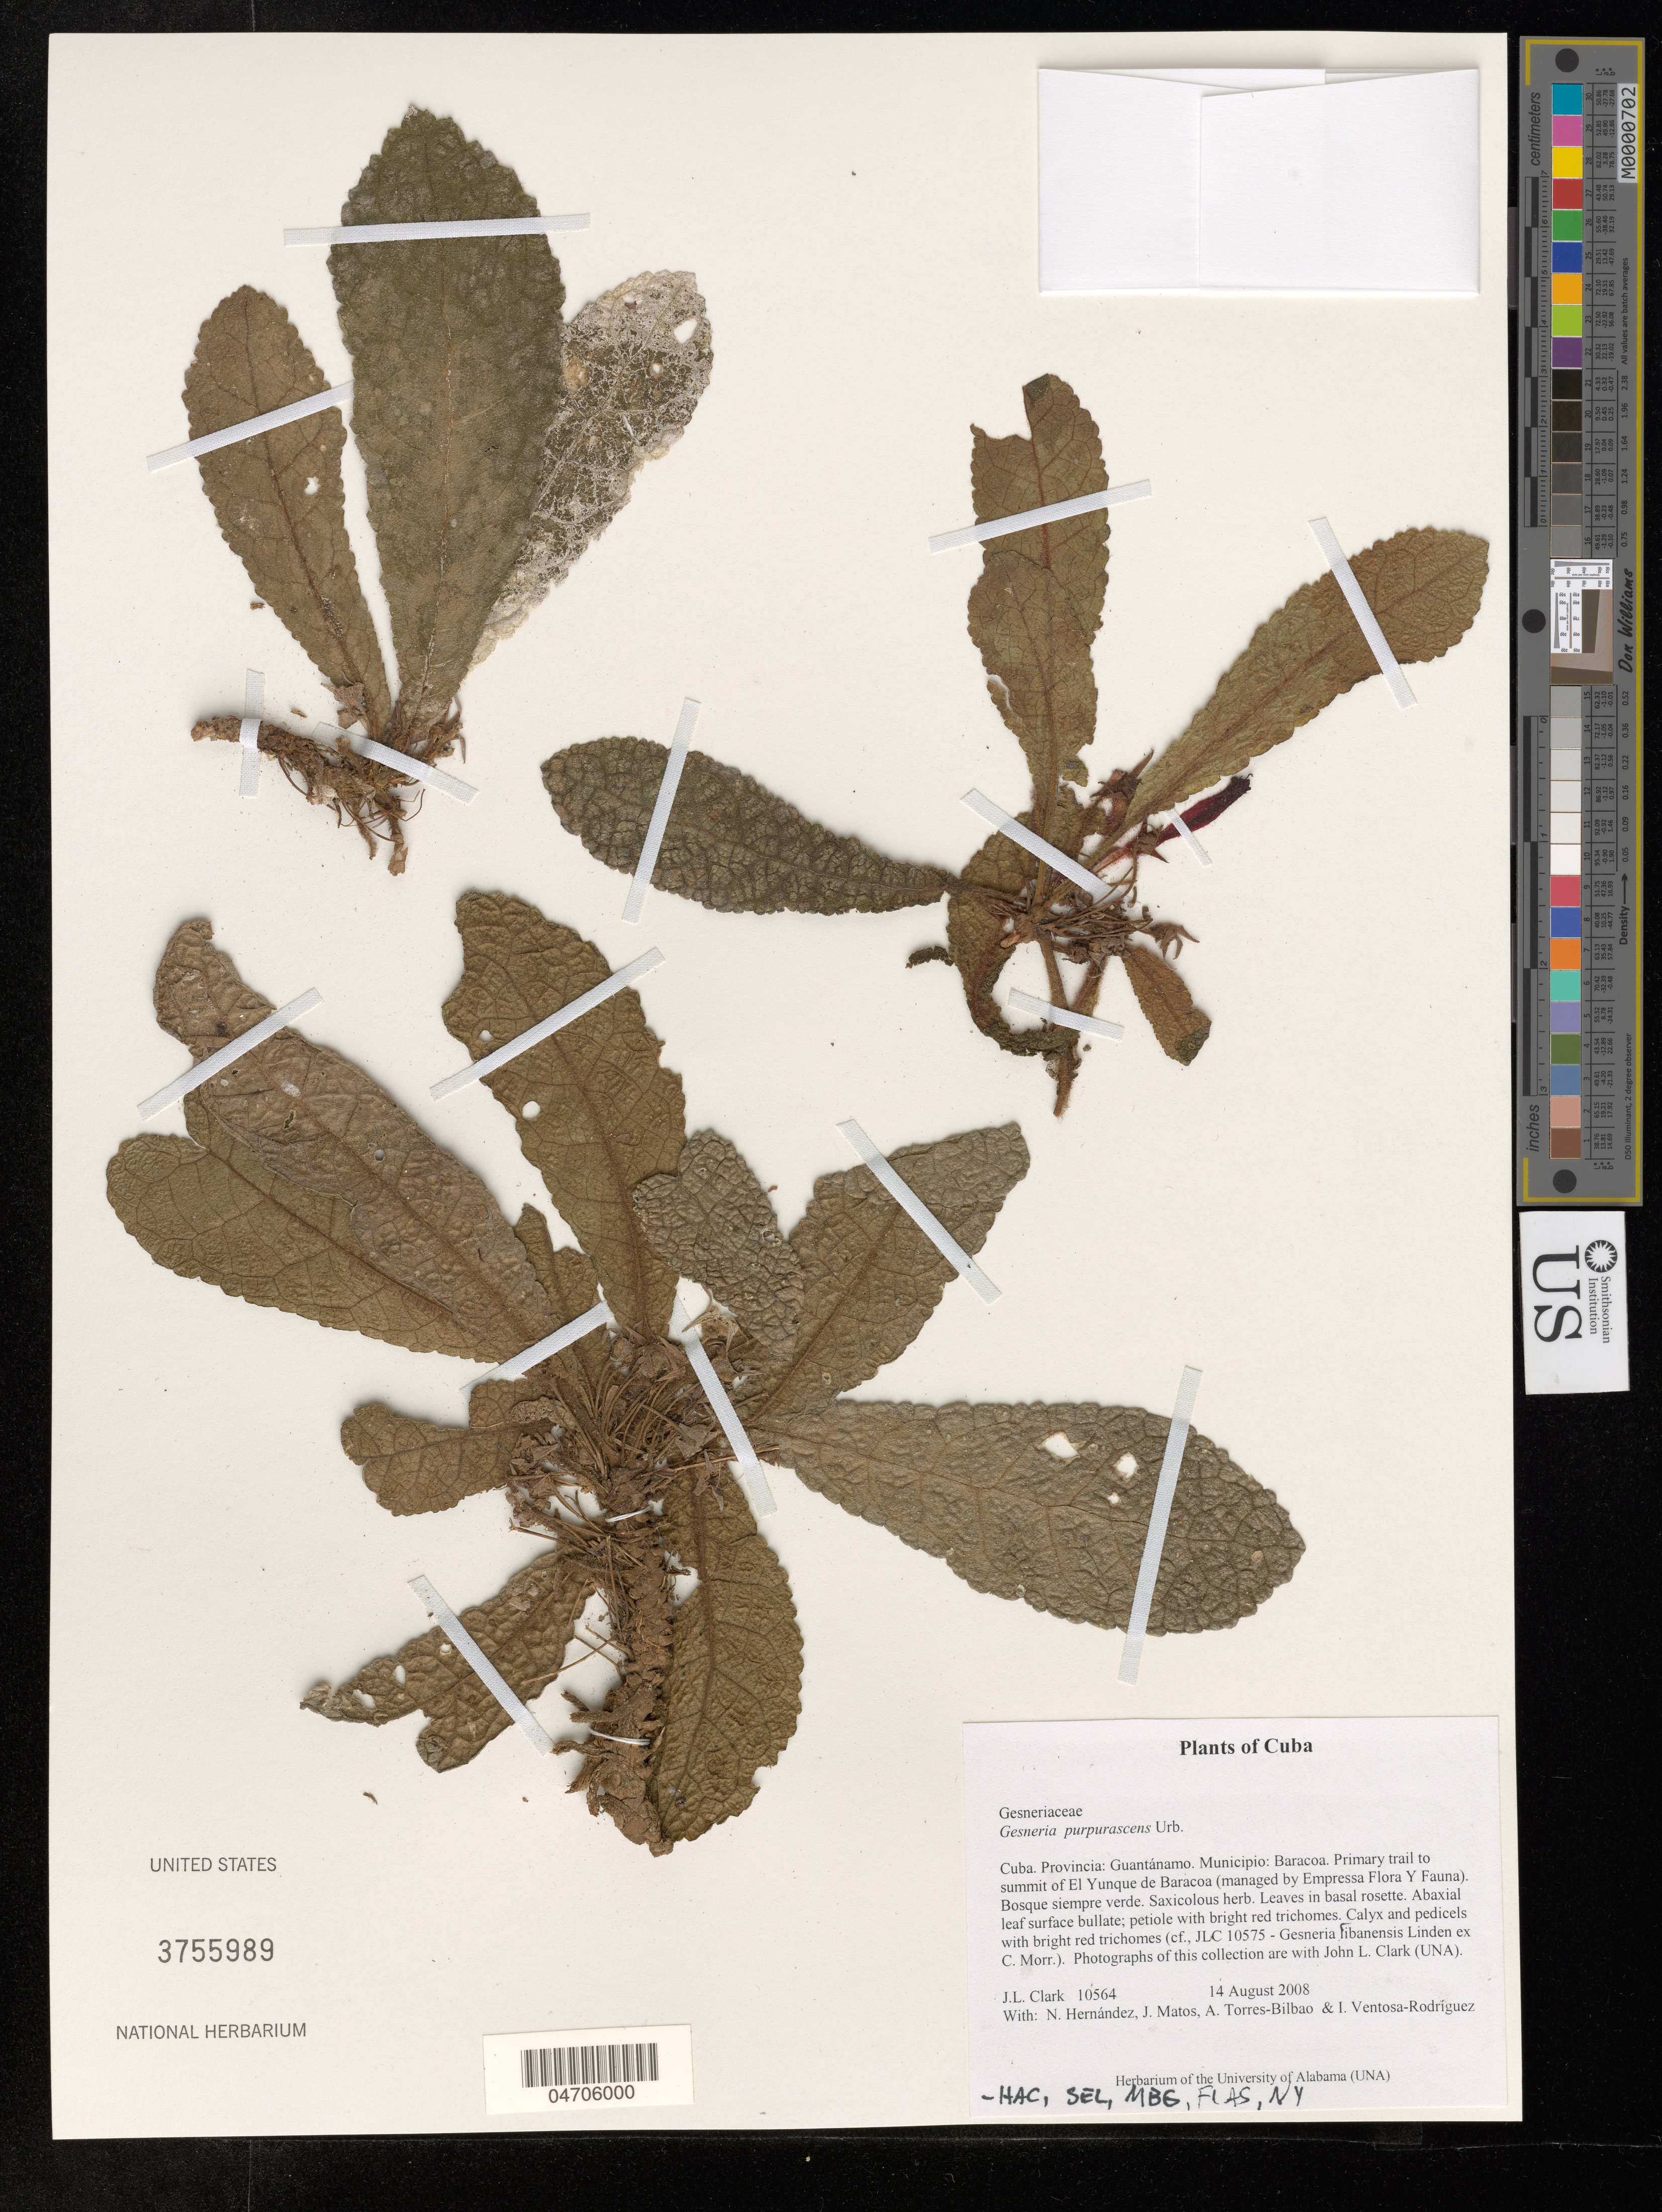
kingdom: Plantae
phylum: Tracheophyta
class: Magnoliopsida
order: Lamiales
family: Gesneriaceae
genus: Gesneria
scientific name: Gesneria purpurascens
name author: Urb.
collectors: J. L. Clark, N. Hernandez, J. Matos, A. Torres-Bilbao & I. Ventosa-Rodríquez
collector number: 10564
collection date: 2008-08-14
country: Cuba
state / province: Guantánamo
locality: Municipio: Baracoa. Primary trail to summit of El Yunque de Baracoa (managed by Empressa Flora Y Fauna).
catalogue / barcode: US 3755989